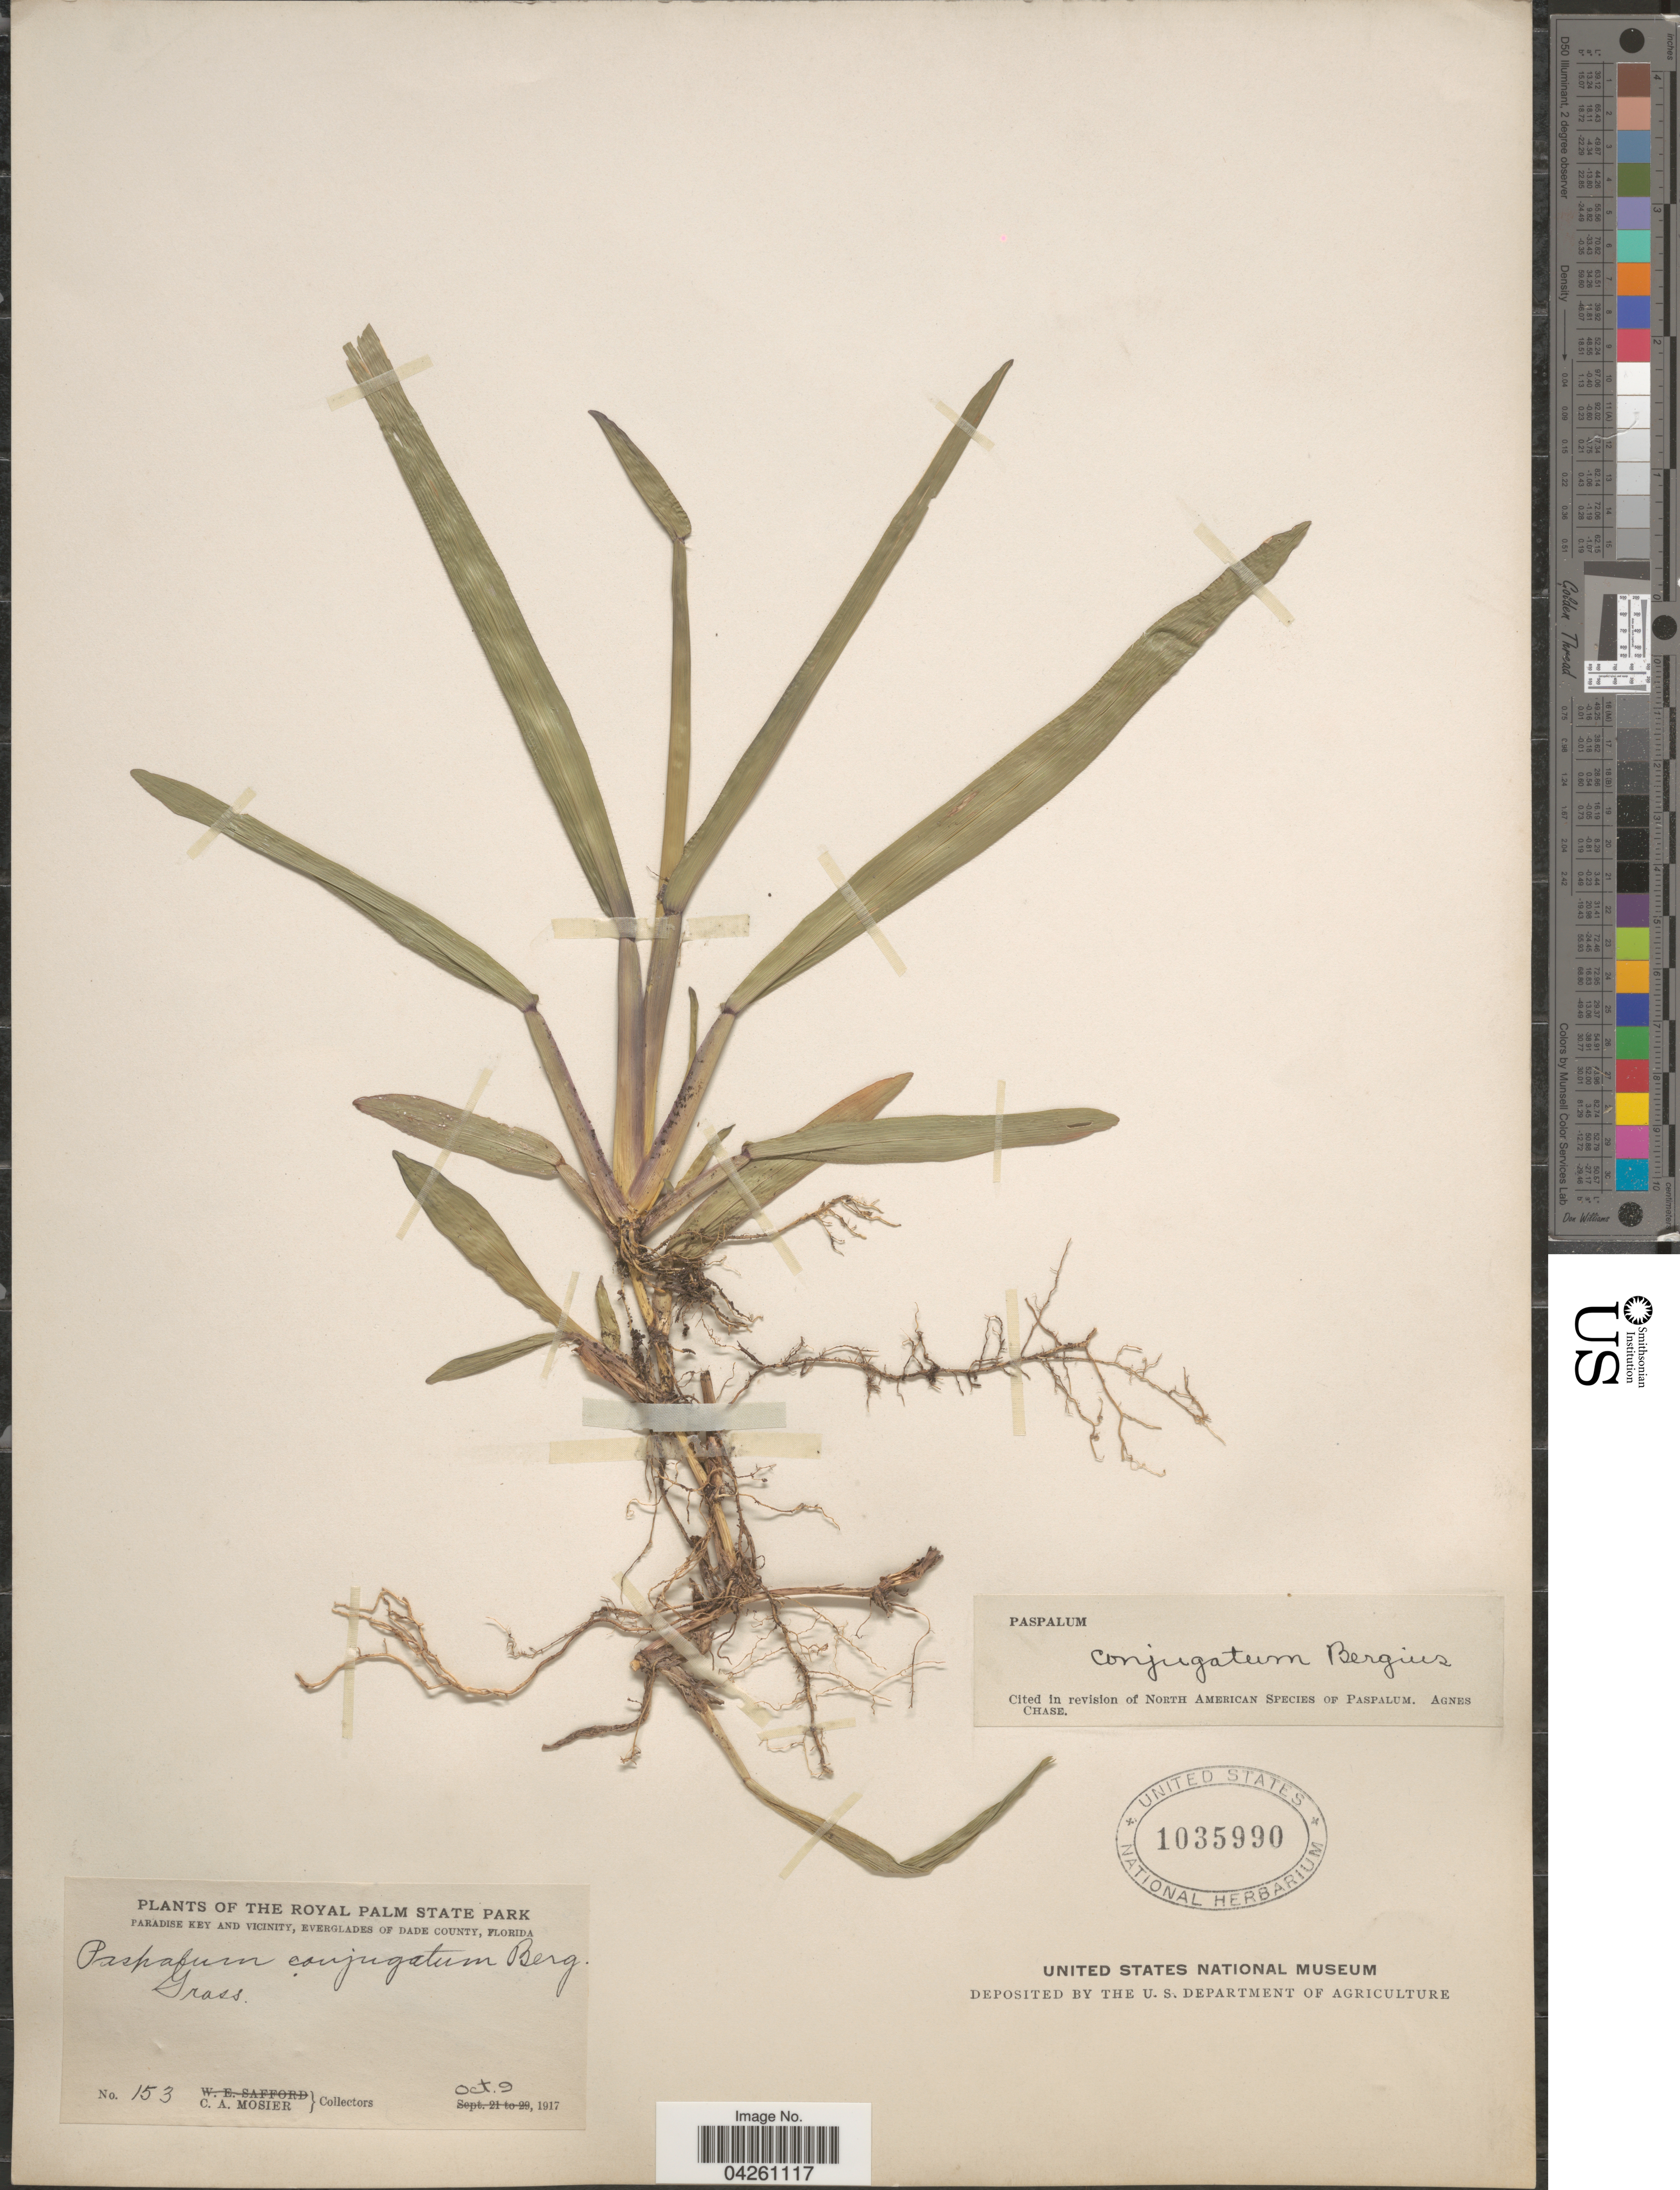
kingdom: Plantae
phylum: Tracheophyta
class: Liliopsida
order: Poales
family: Poaceae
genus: Paspalum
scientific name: Paspalum conjugatum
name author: P.J. Bergius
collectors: C. A. Mosier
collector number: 153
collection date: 1917-10-09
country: United States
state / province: Florida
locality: The Royal Palm State Park. Paradise Key and vicinity, Everglades of Dade County.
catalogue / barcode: US 1035990